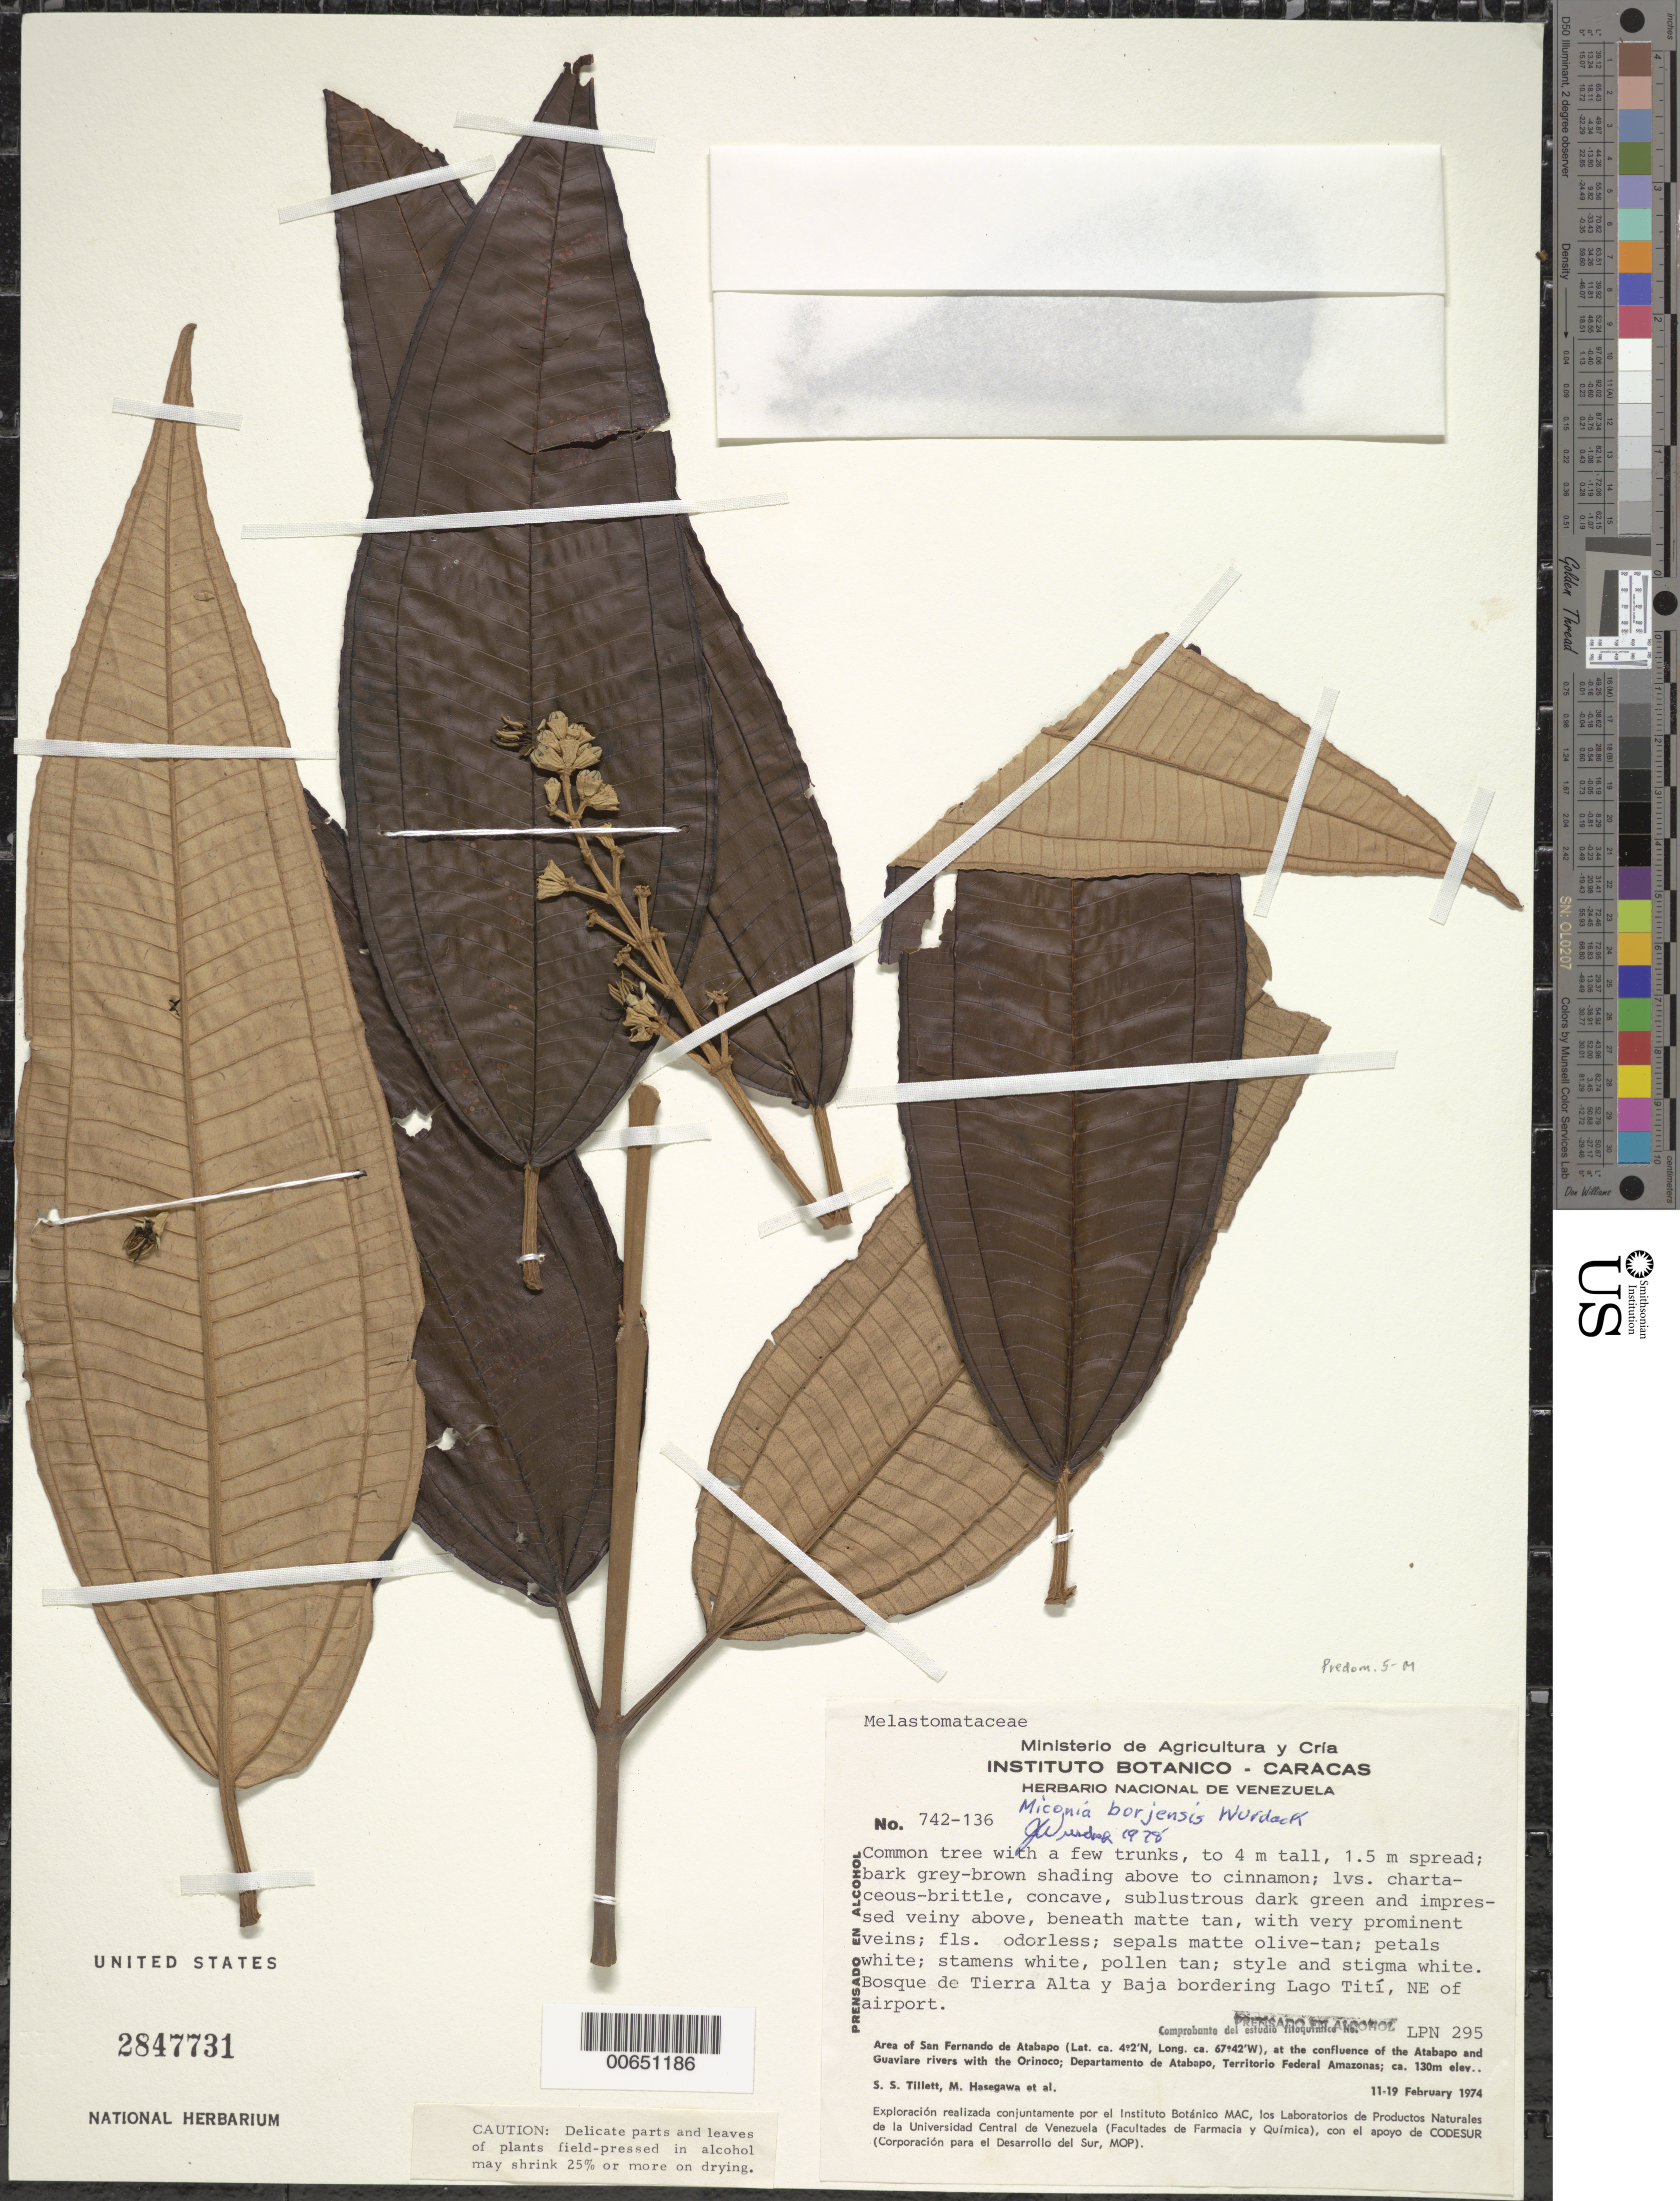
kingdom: Plantae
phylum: Tracheophyta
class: Magnoliopsida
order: Myrtales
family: Melastomataceae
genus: Miconia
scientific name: Miconia borjensis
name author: Wurdack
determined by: Wurdack, John J., (US), US (UNITED STATES)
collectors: S. S. Tillett et al.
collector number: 742 136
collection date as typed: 11-Feb-74 to 19-Feb-74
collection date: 1974-02-11/1974-02-19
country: Venezuela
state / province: Amazonas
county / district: Atabapo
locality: Lago Titi, NE of airport; San Fernando de Atabapo, at confl of Atabapo and Guaviare rivers with the Orinoco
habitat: Bosque; tierra alta y baja bordering laguna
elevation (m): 130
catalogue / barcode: US 2847731